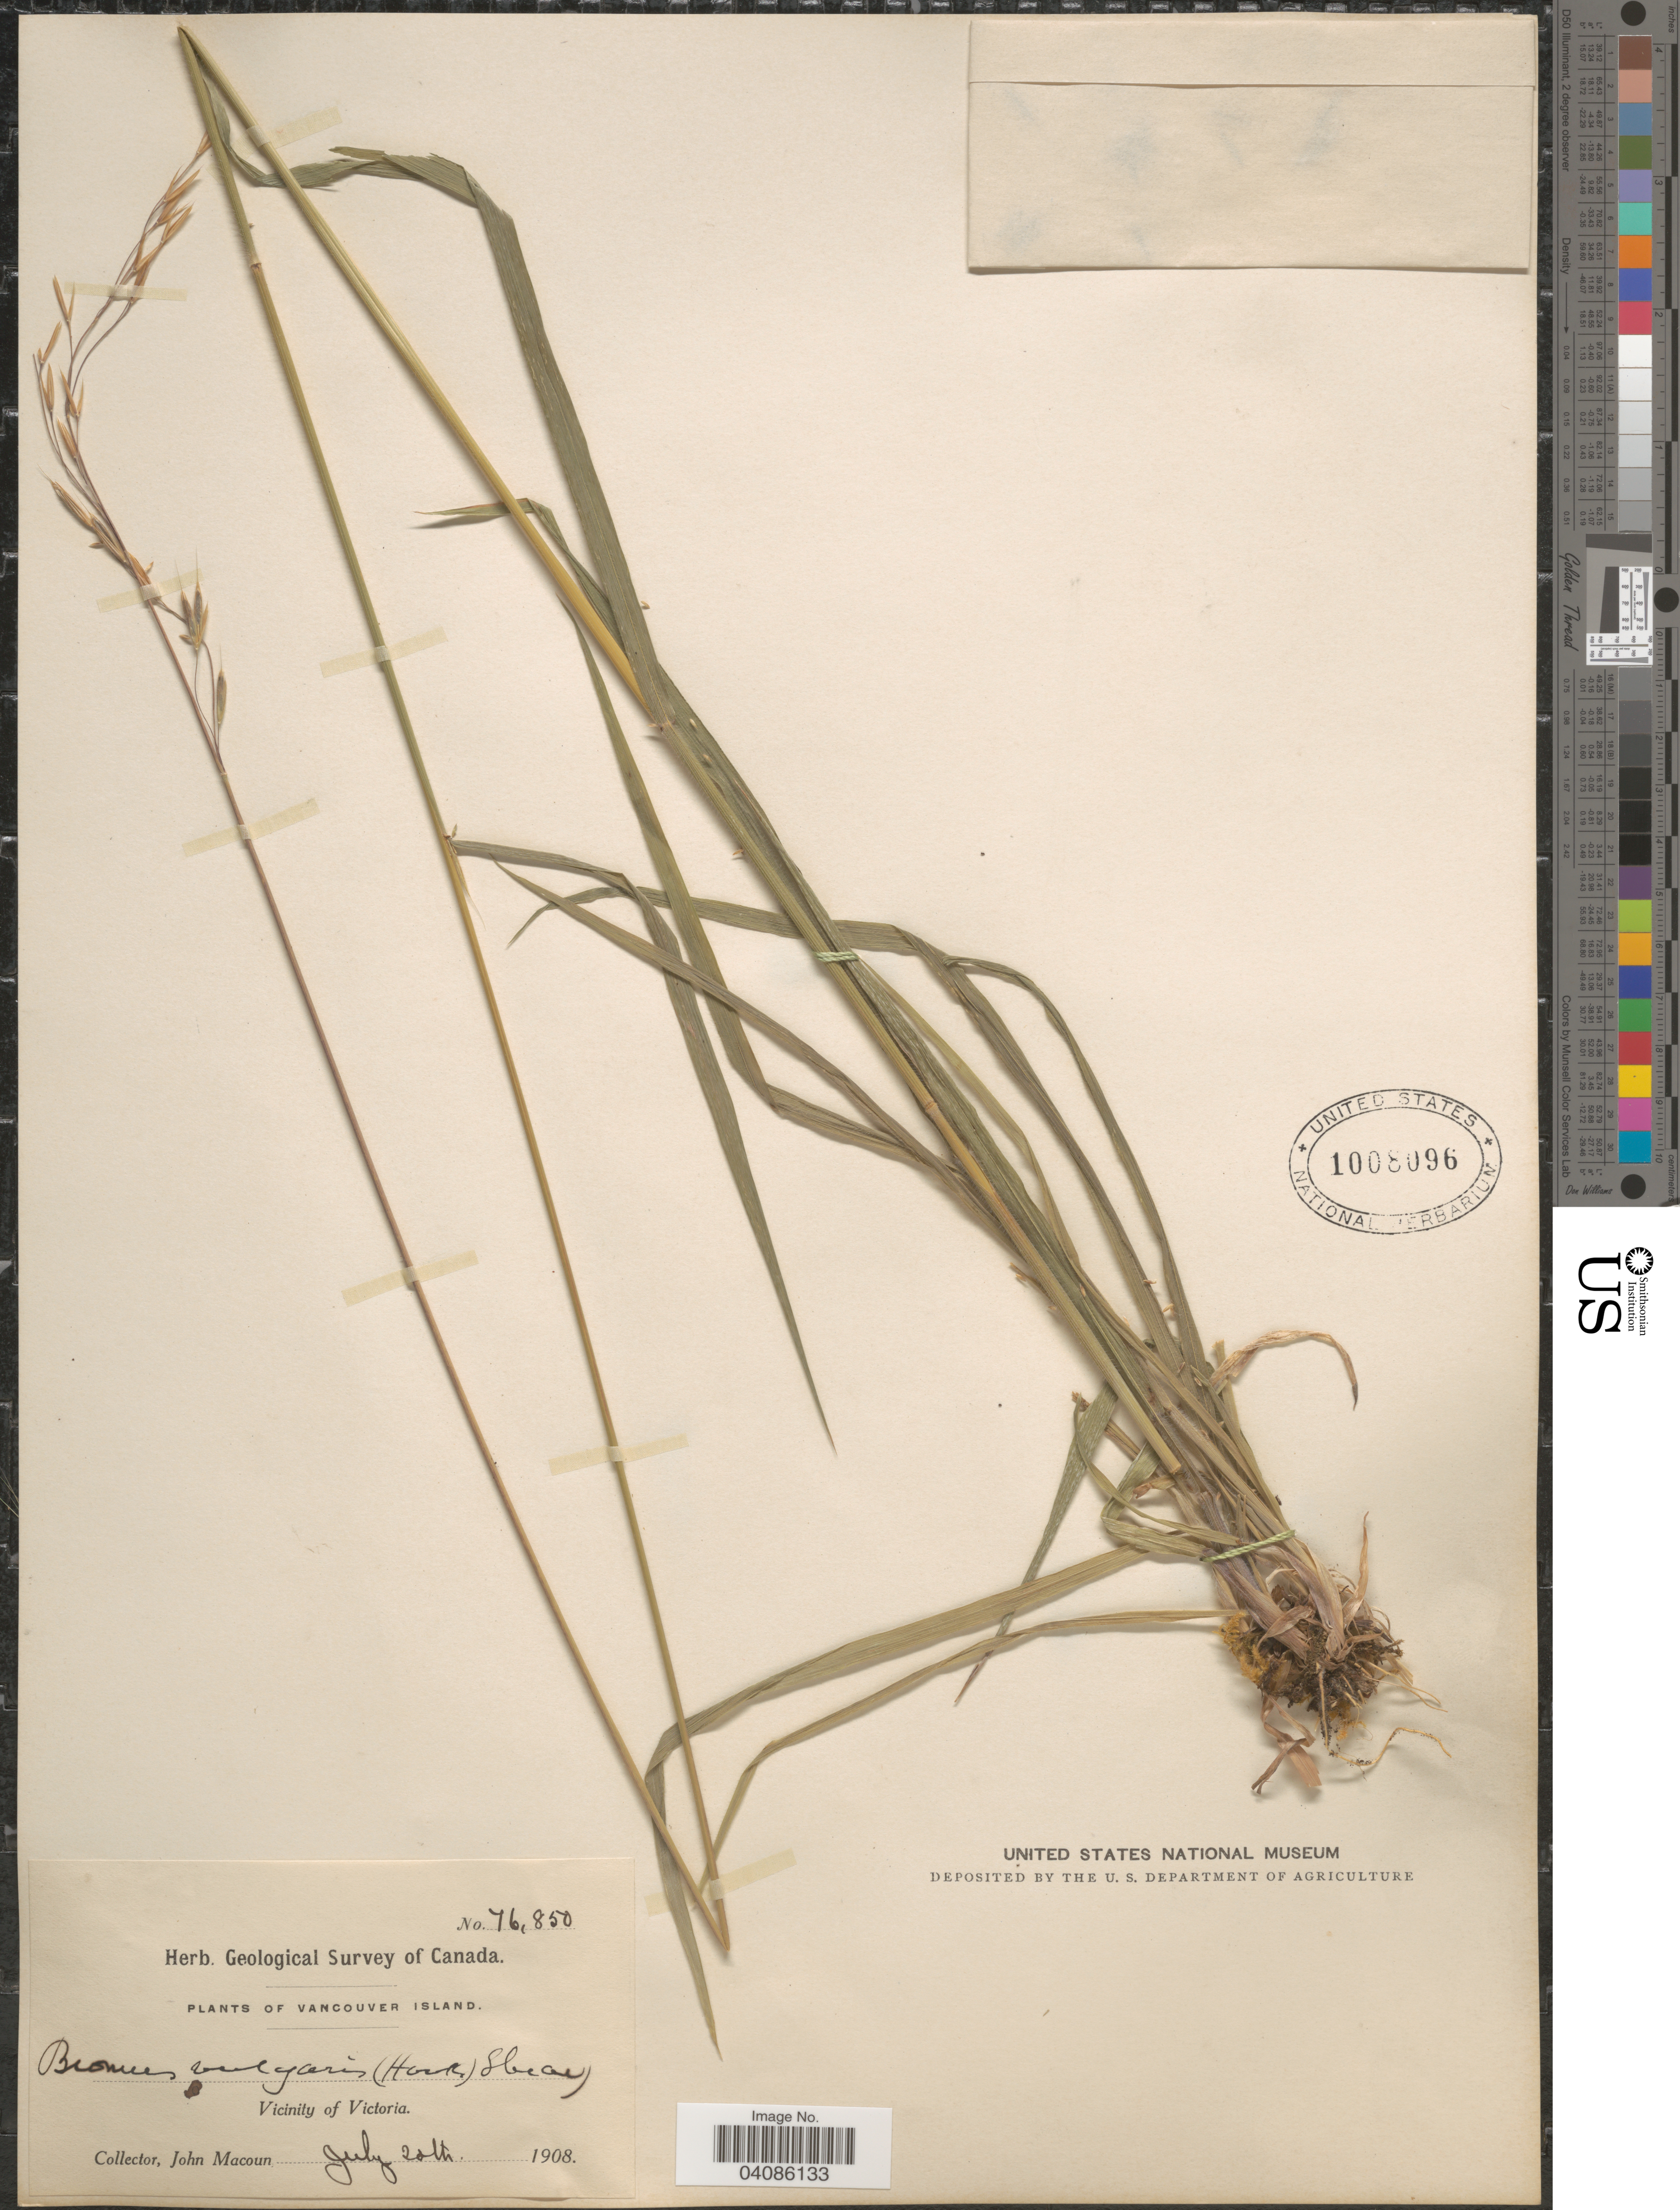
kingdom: Plantae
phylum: Tracheophyta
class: Liliopsida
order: Poales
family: Poaceae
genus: Bromus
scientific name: Bromus vulgaris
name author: (Hook.) Shear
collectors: J. Macoun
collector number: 76850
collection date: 1908-07-20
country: Canada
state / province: British Columbia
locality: Geological Survey of Canada. Vancouver Island. Vicinity of Victoria.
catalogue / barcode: US 1008096